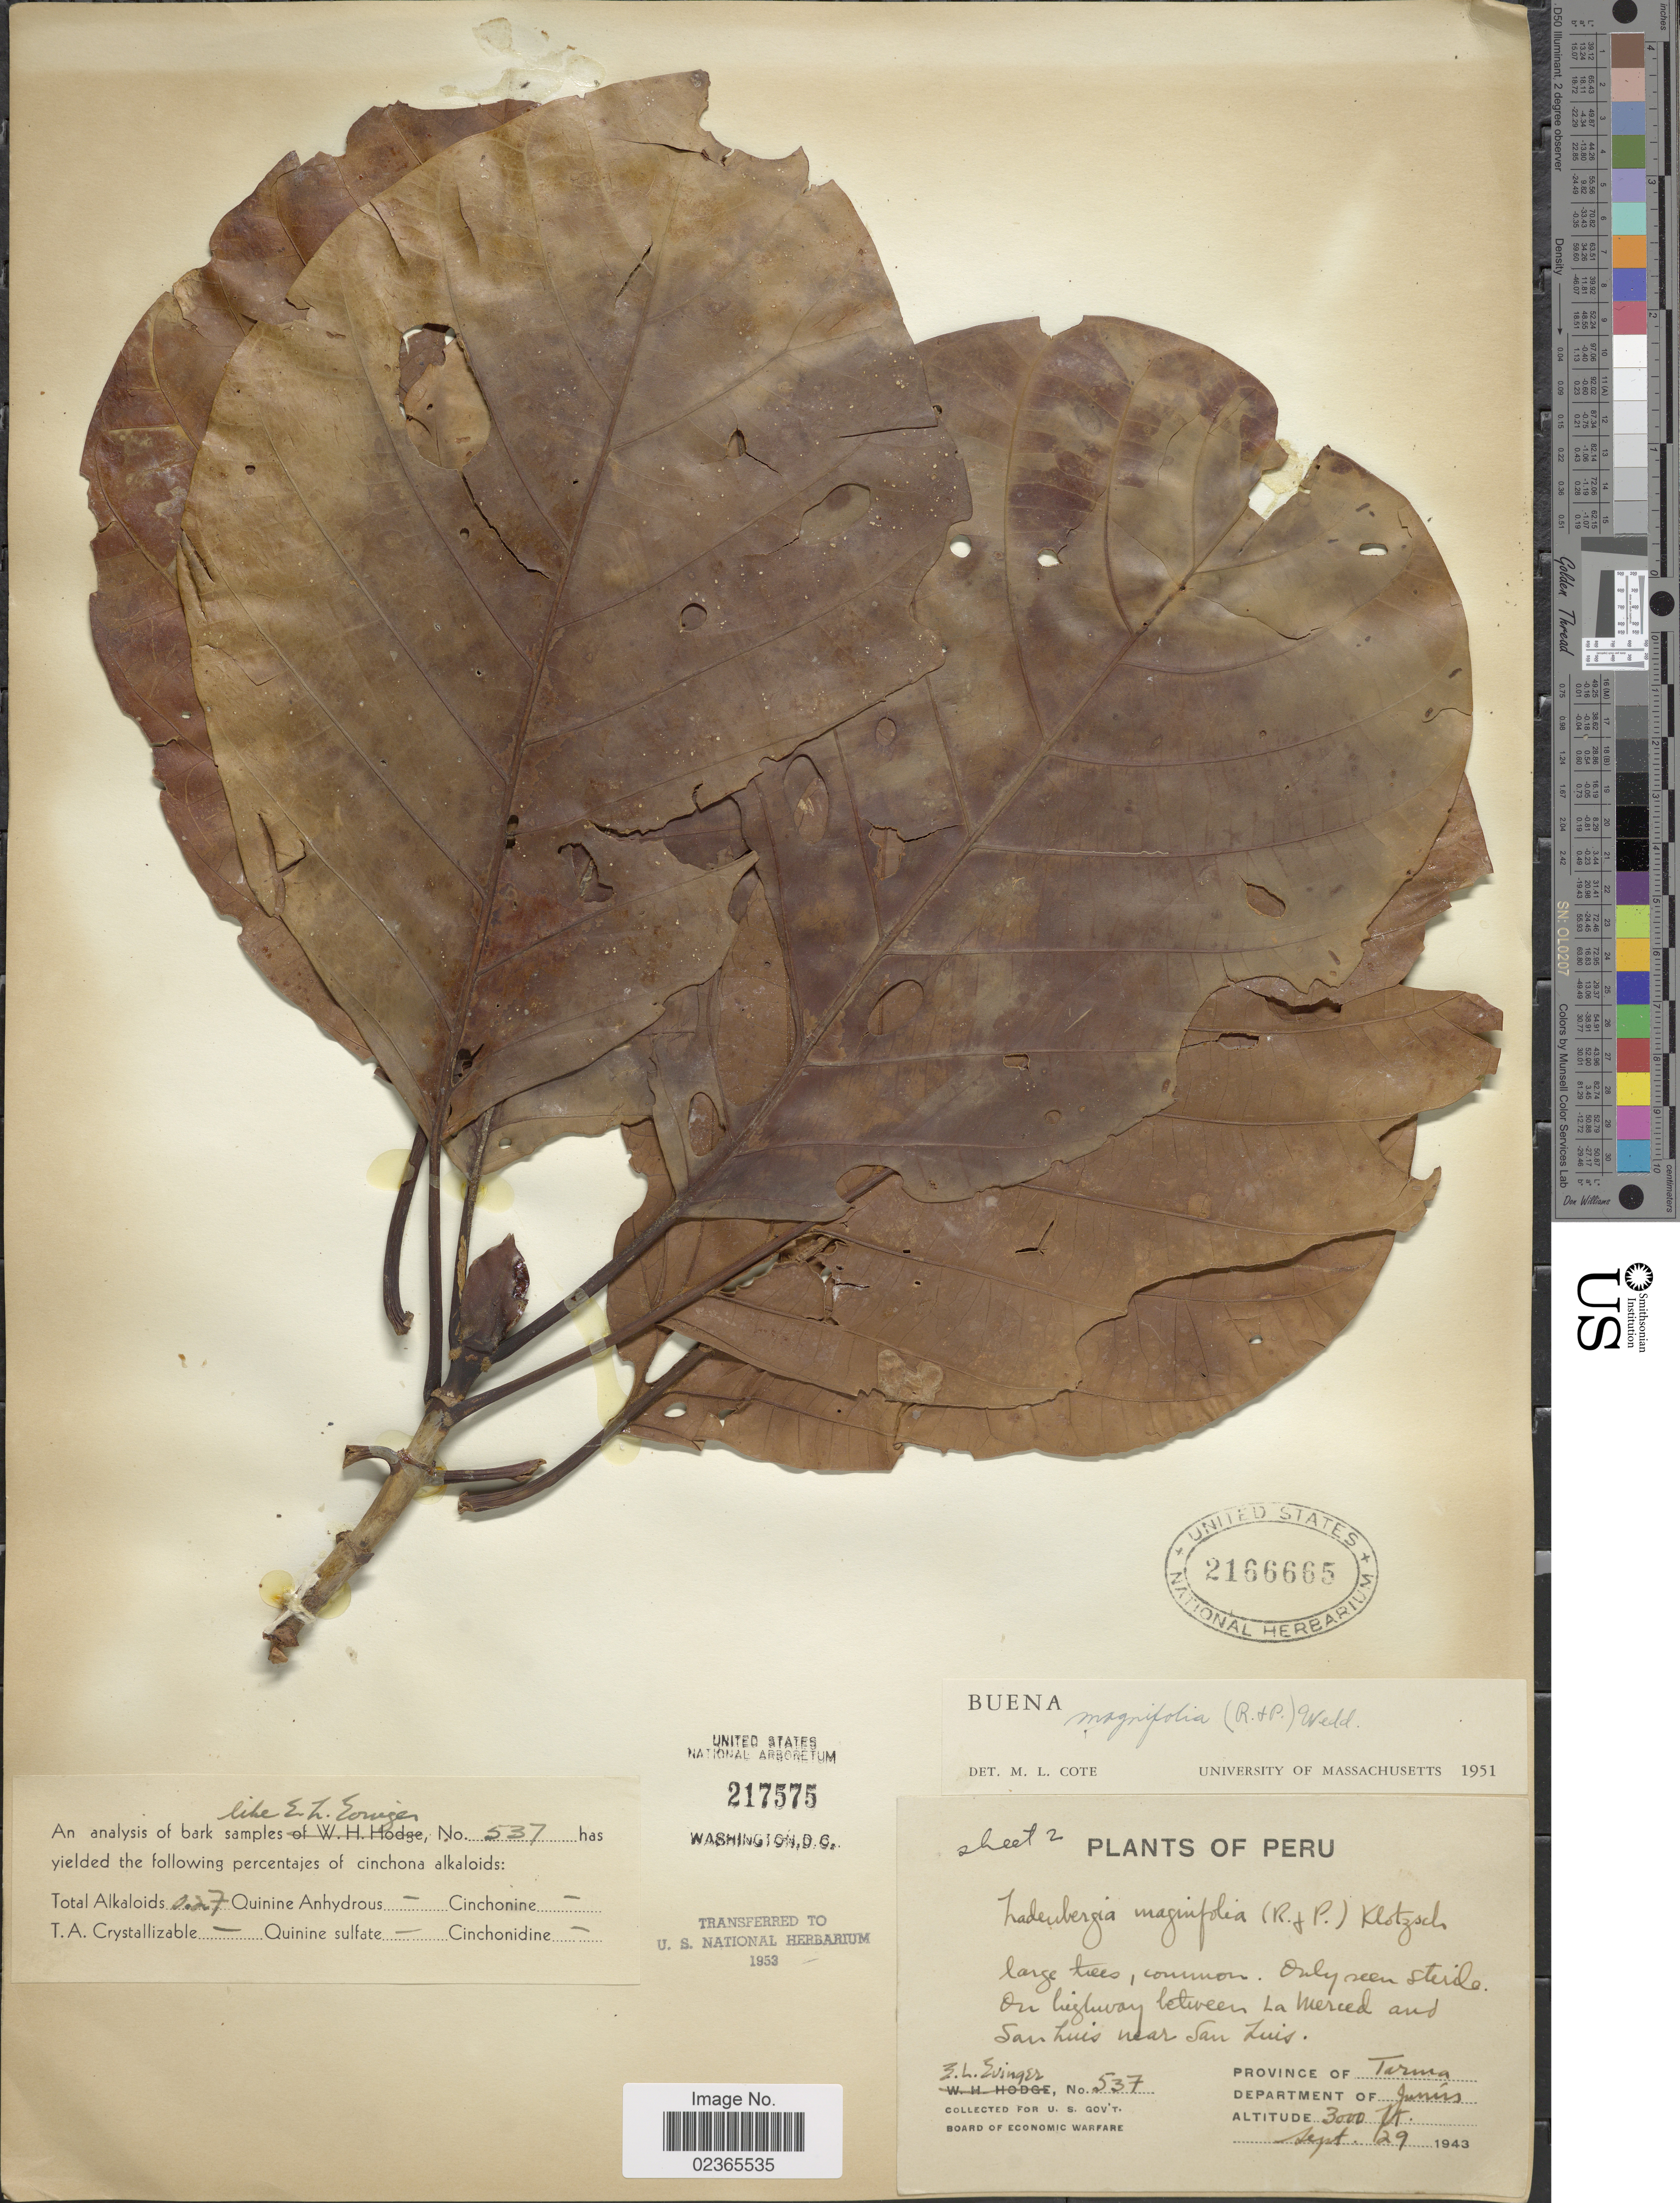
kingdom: Plantae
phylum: Tracheophyta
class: Magnoliopsida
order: Gentianales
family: Rubiaceae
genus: Ladenbergia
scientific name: Ladenbergia oblongifolia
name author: (Mutis) L. Andersson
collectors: E. Evinger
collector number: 537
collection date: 1943-09-29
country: Peru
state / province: Junín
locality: On highway between La Merced and San Luis near San Luis, Province of Tarma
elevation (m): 914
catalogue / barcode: US 2166665